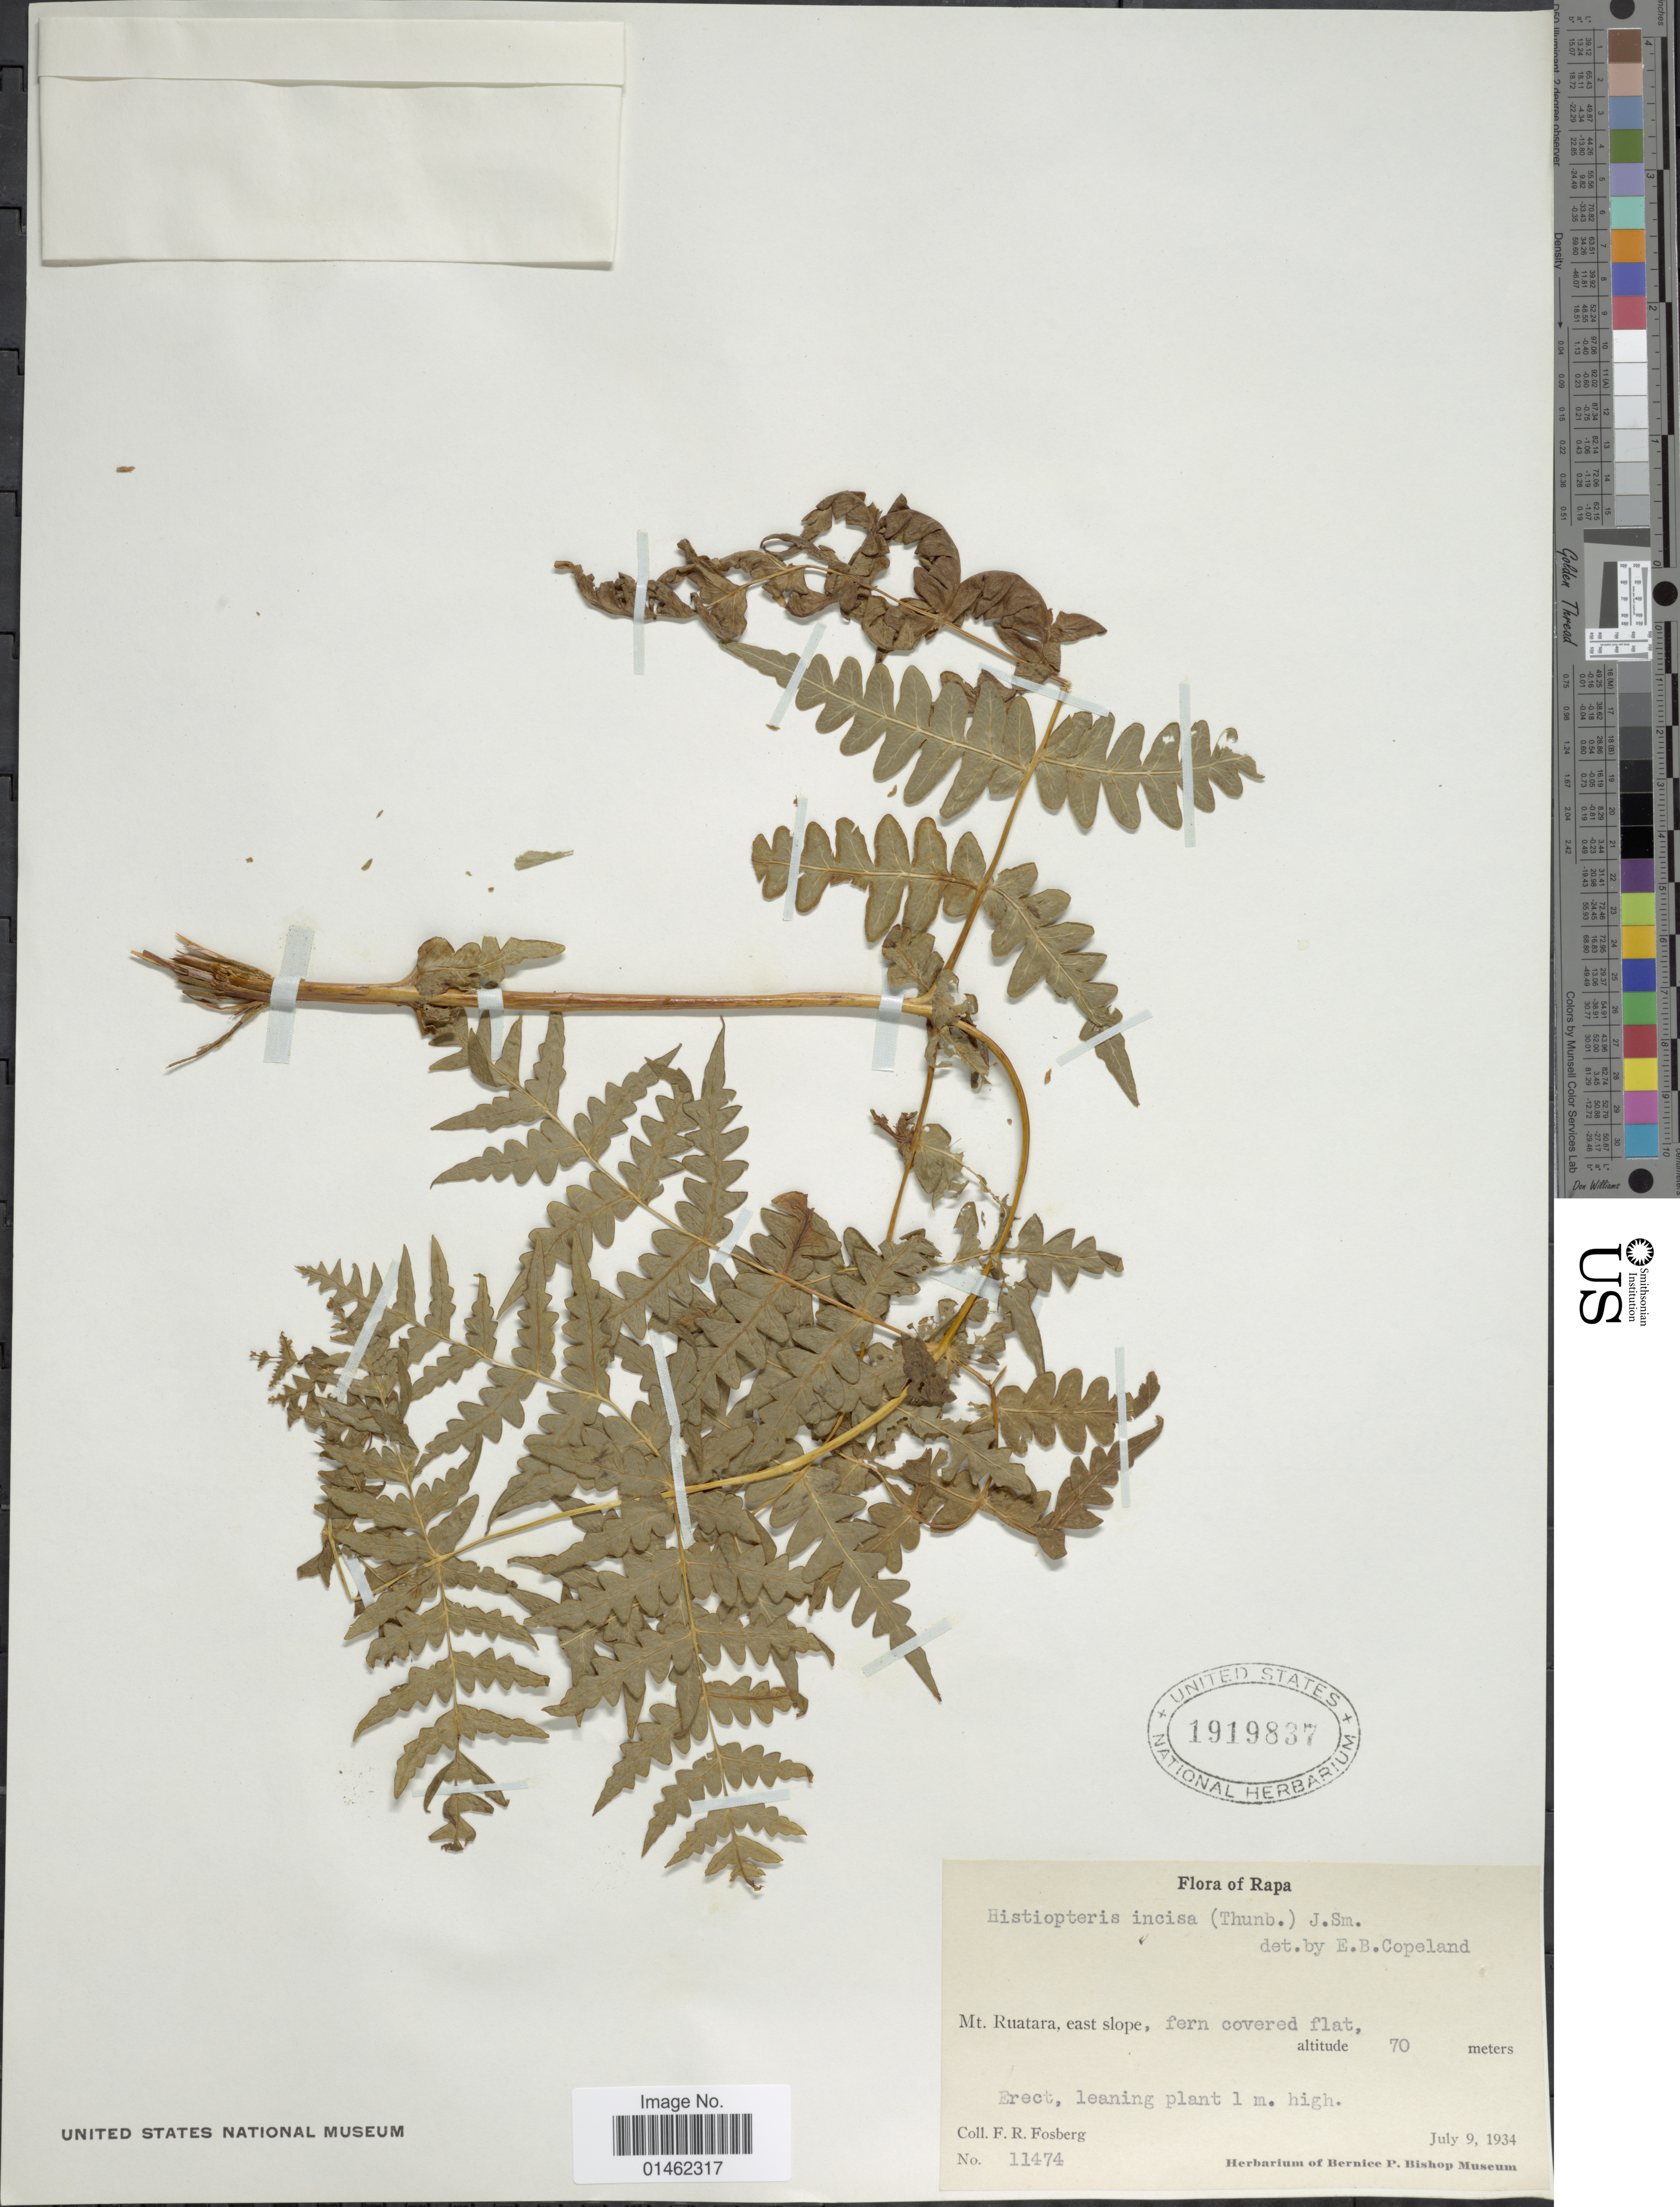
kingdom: Plantae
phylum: Tracheophyta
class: Polypodiopsida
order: Polypodiales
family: Dennstaedtiaceae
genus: Histiopteris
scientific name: Histiopteris incisa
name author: (Thunb.) J. Sm.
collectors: F. R. Fosberg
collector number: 11474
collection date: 1934-07-09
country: French Polynesia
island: Rapa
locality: Rapa, Mt Ruatara, east slope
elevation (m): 70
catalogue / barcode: US 1919837